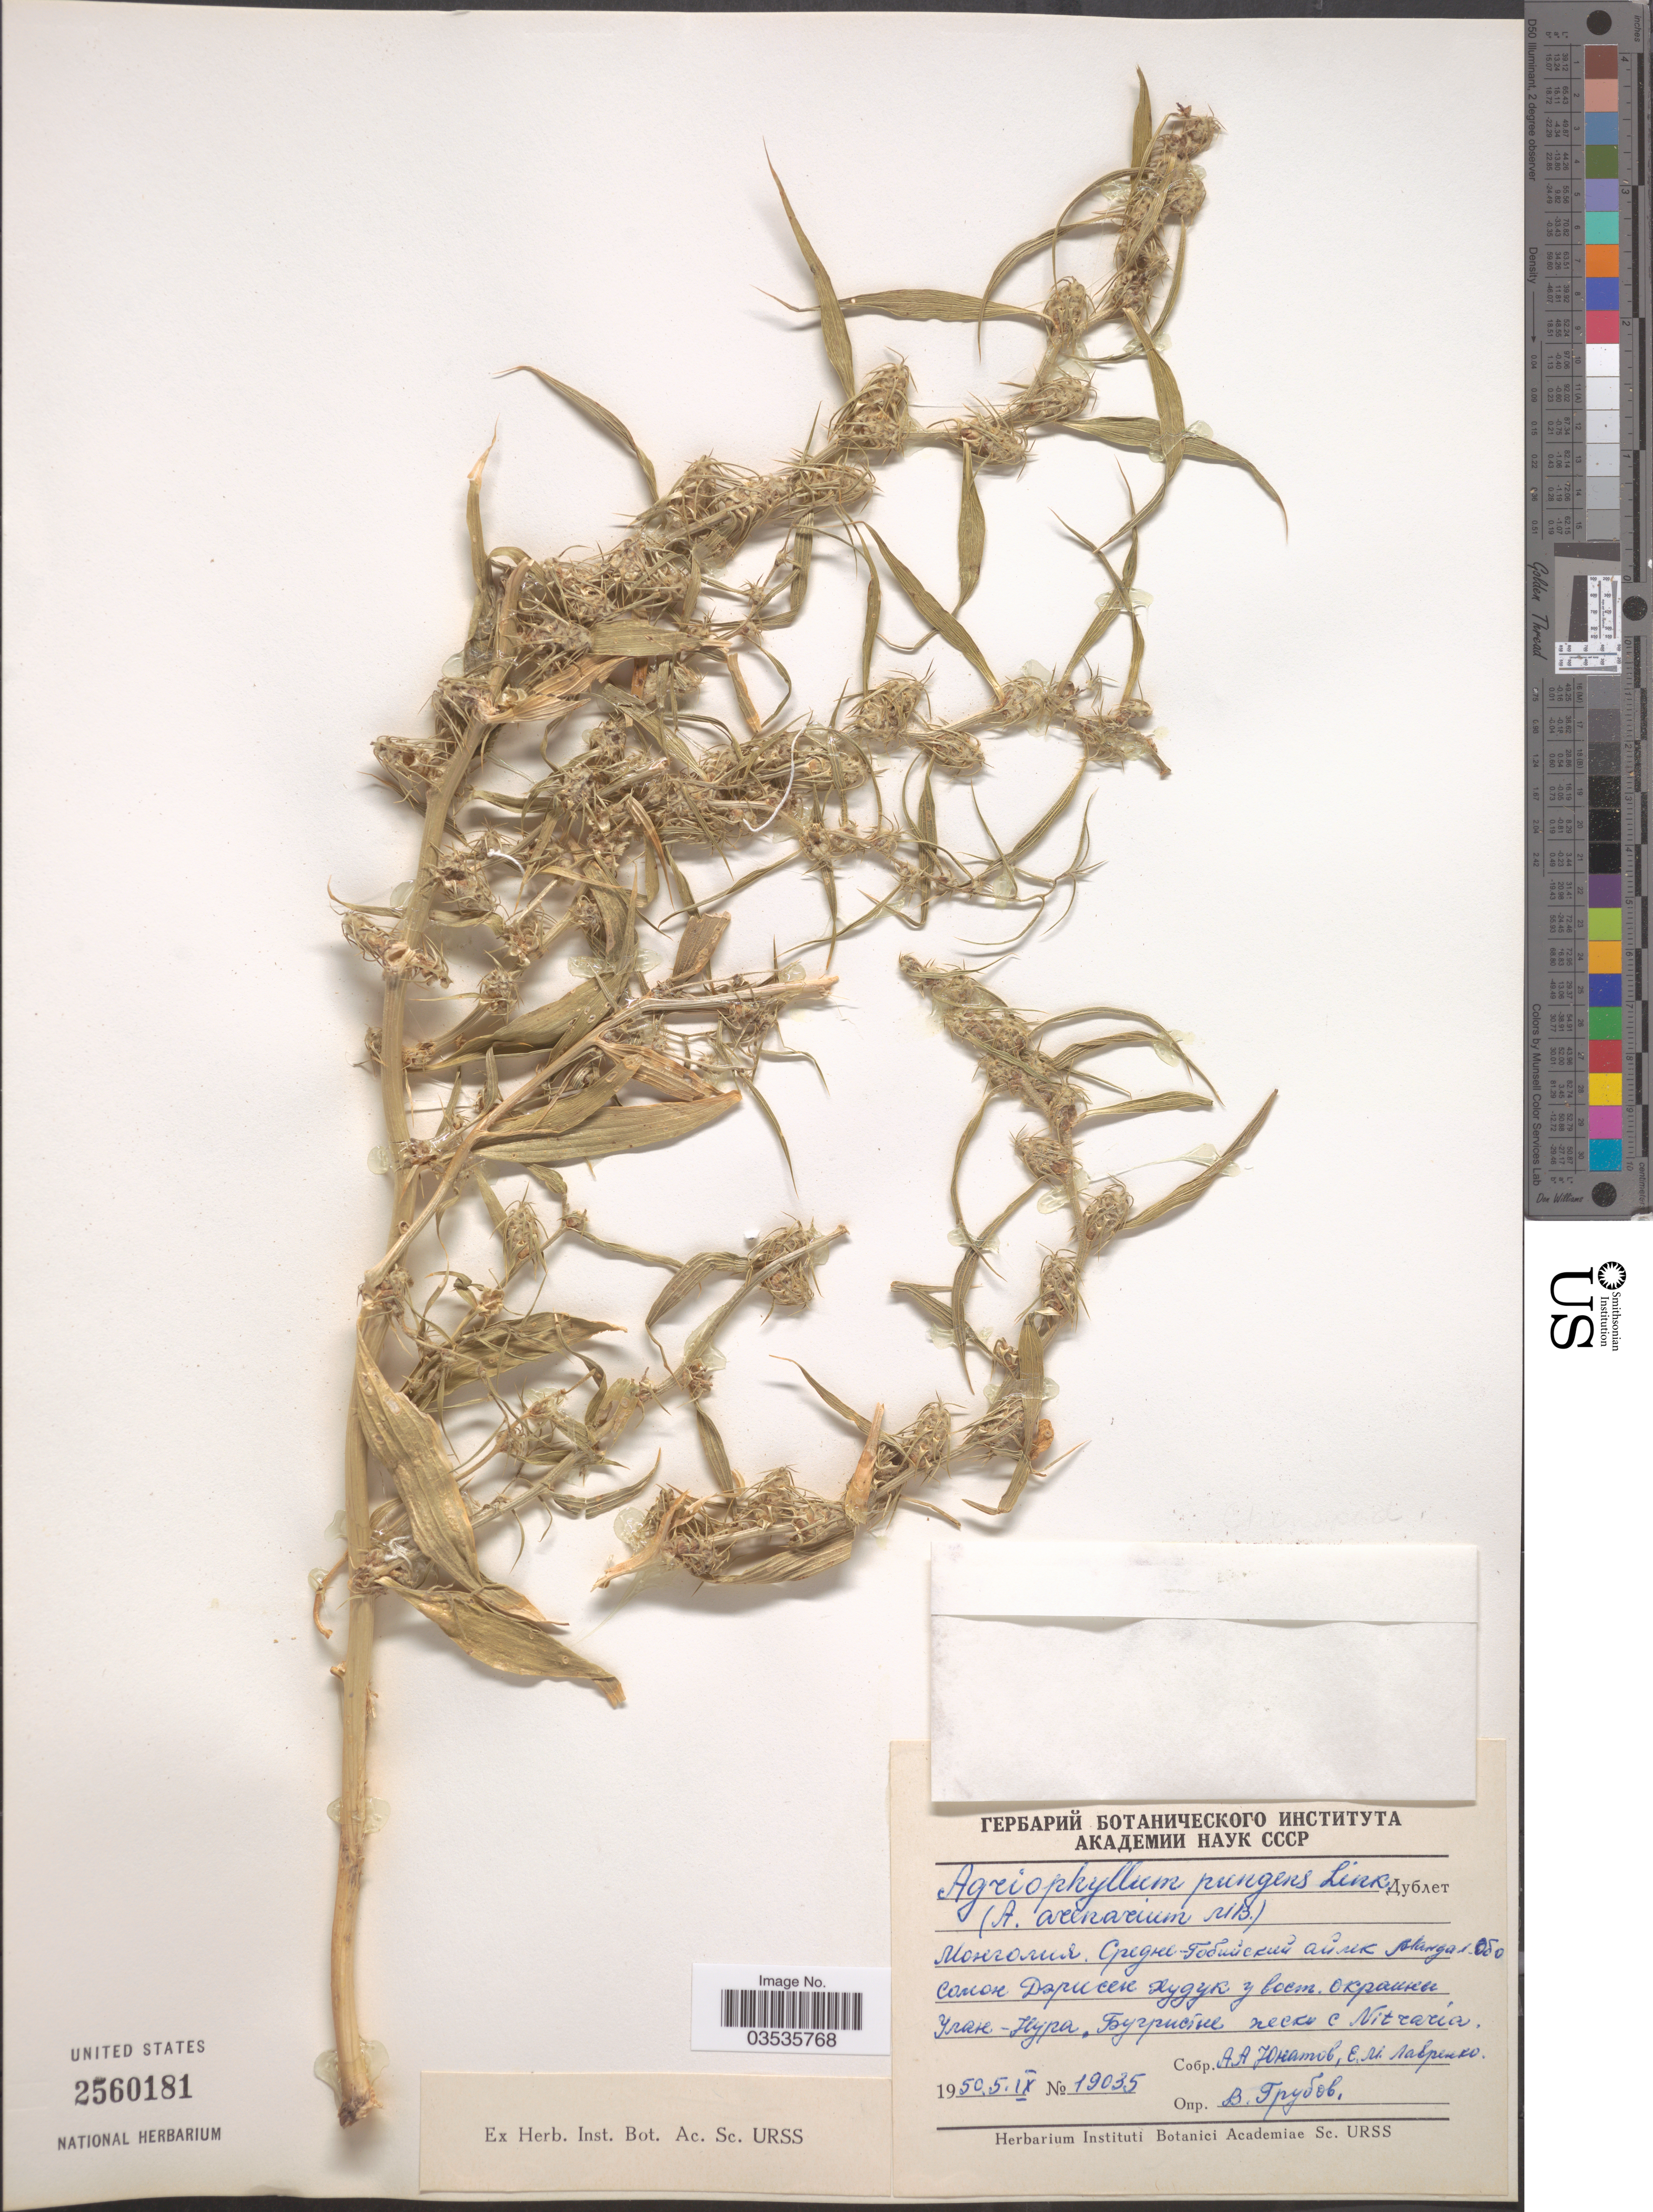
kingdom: Plantae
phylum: Tracheophyta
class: Magnoliopsida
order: Caryophyllales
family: Amaranthaceae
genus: Agriophyllum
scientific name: Agriophyllum pungens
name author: (Vahl) Link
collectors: A. Unatov & E. M. Lavrenko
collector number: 19035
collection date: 1950-09-05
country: Mongolia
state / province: Dundgovi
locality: E of Ulaan Nuur.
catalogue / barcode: US 2560181